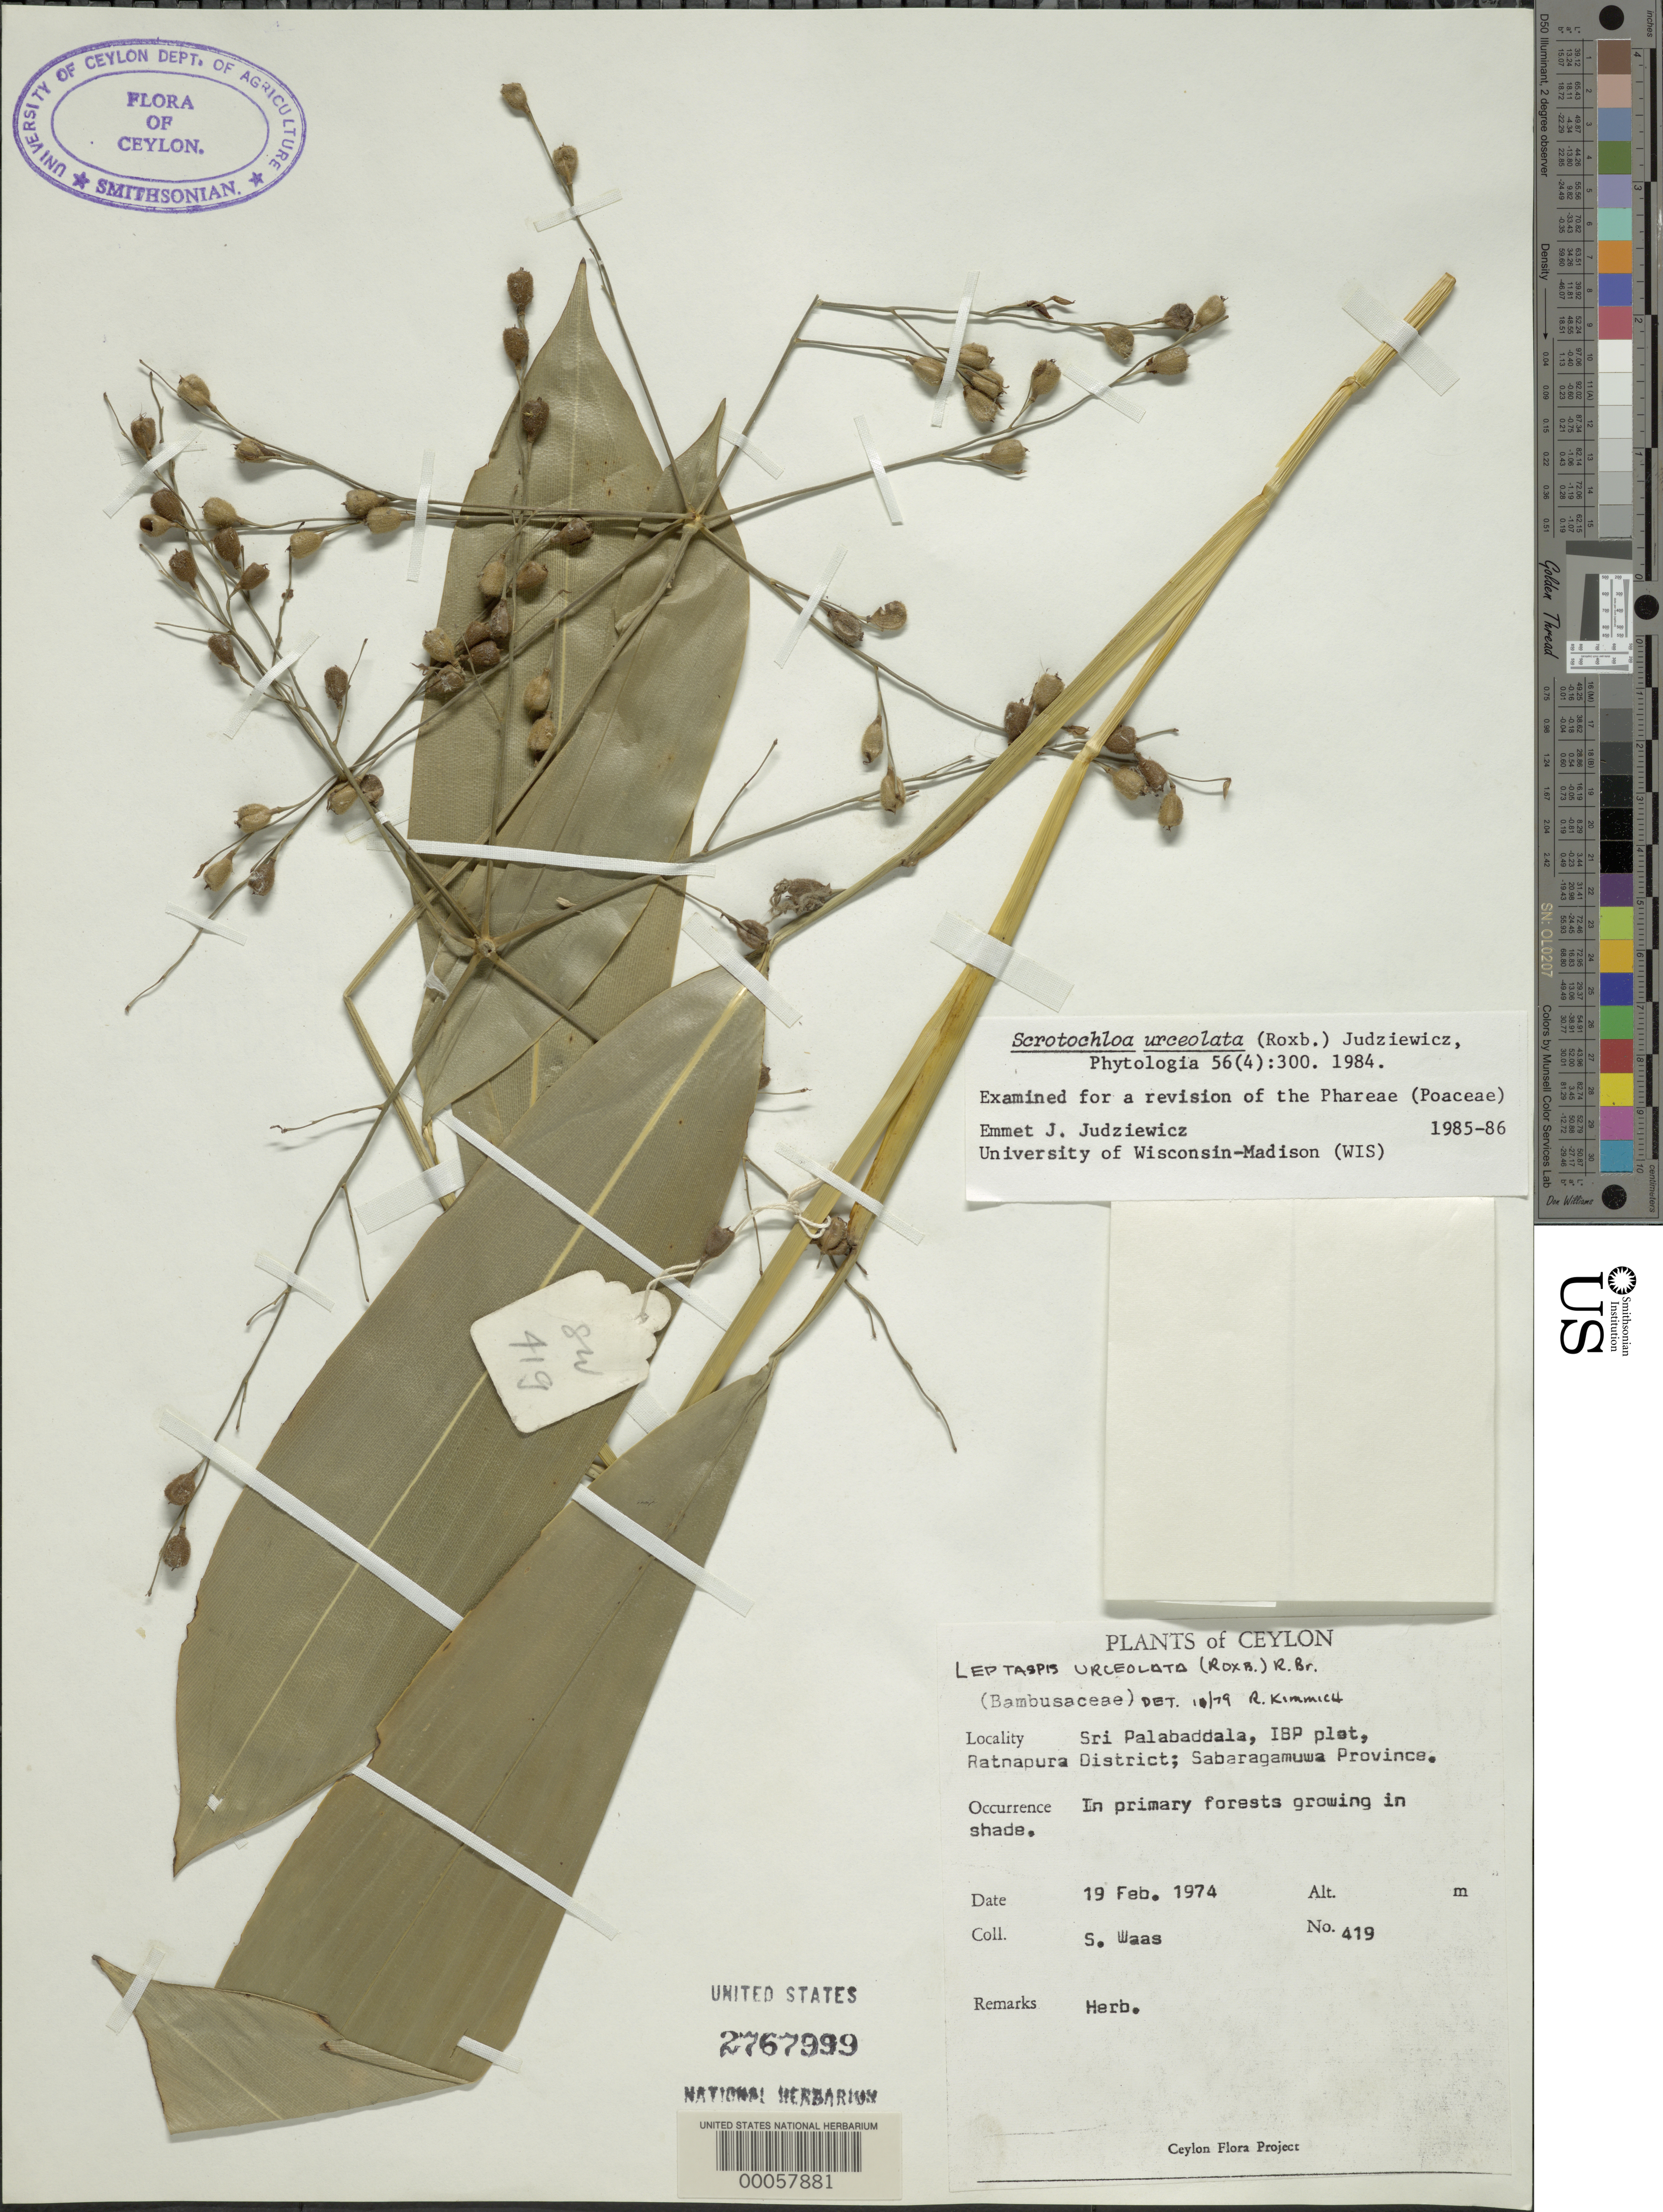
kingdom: Plantae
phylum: Tracheophyta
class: Liliopsida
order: Poales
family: Poaceae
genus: Scrotochloa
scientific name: Scrotochloa urceolata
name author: (Roxb.) Judz.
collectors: S. Waas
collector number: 419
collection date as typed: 19 Feb 1974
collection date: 1974-02-19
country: Sri Lanka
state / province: Sabaragamuwa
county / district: Ratnapura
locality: Sri Palabaddala, IBP plot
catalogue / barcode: US 2767999